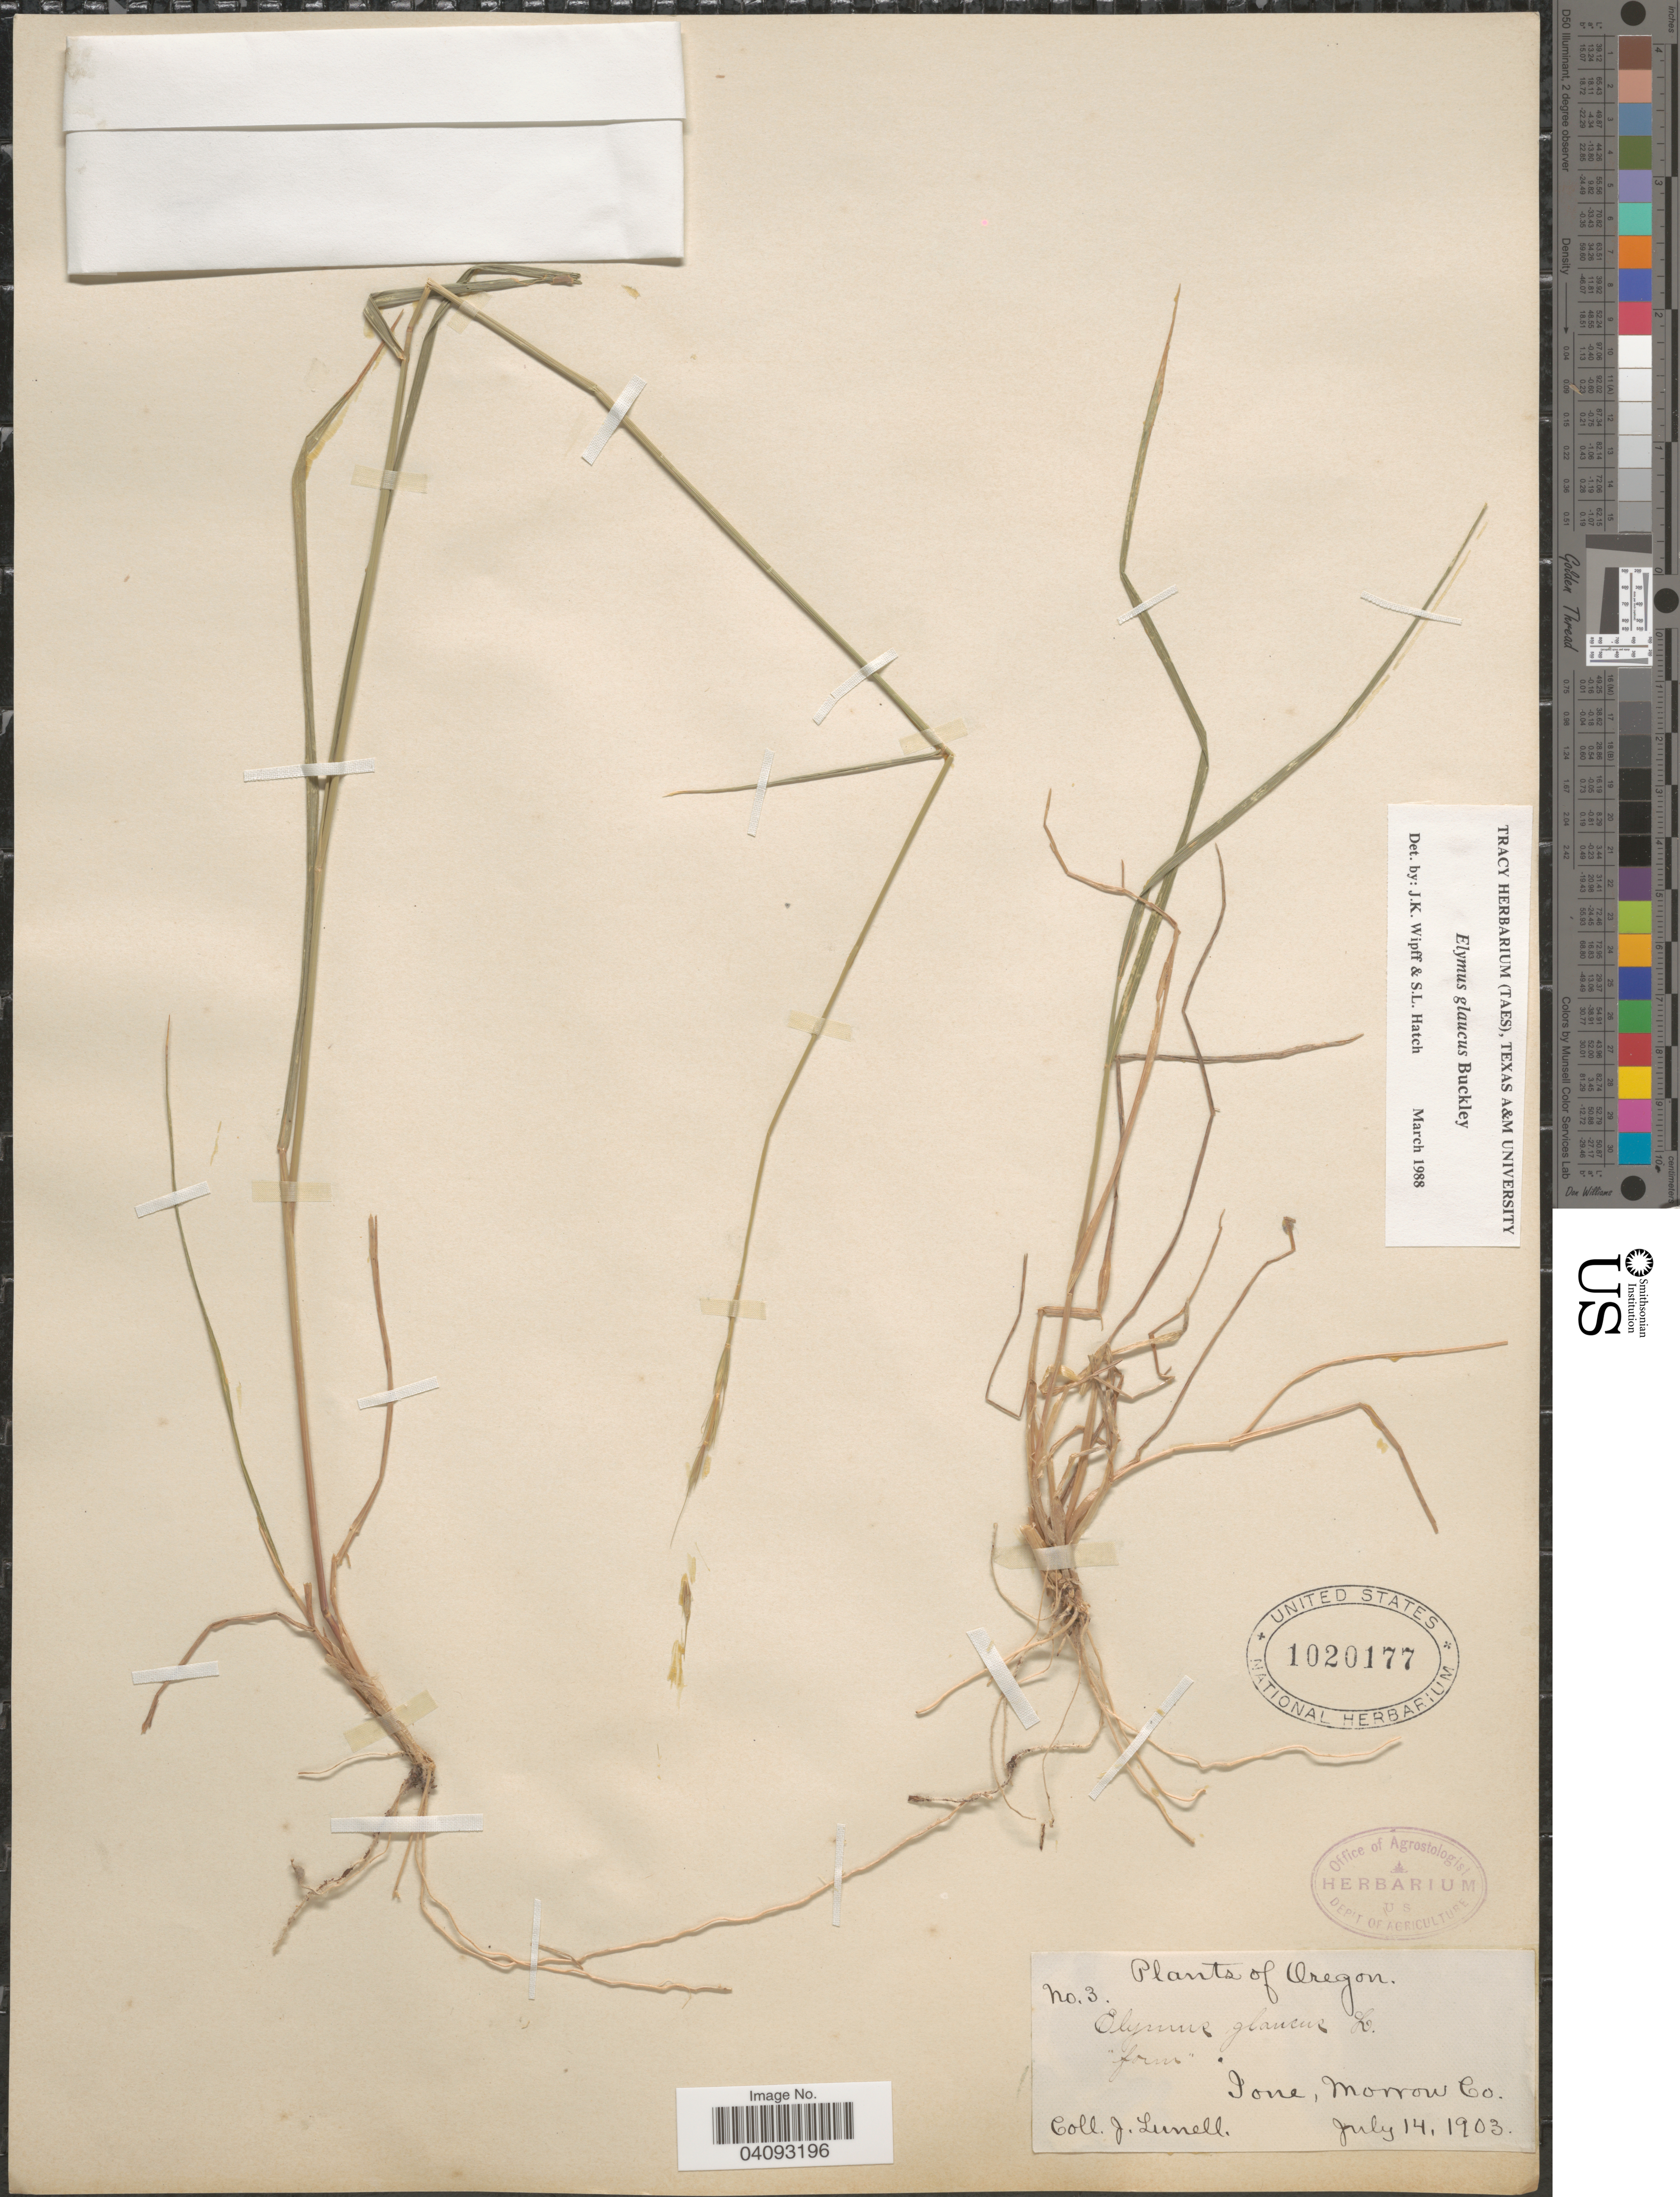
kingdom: Plantae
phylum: Tracheophyta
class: Liliopsida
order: Poales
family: Poaceae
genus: Elymus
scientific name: Elymus glaucus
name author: Buckley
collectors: J. Lunell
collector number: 3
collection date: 1903-07-14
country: United States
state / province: Oregon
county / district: Morrow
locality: Ione, Morrow Co.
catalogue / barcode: US 1020177